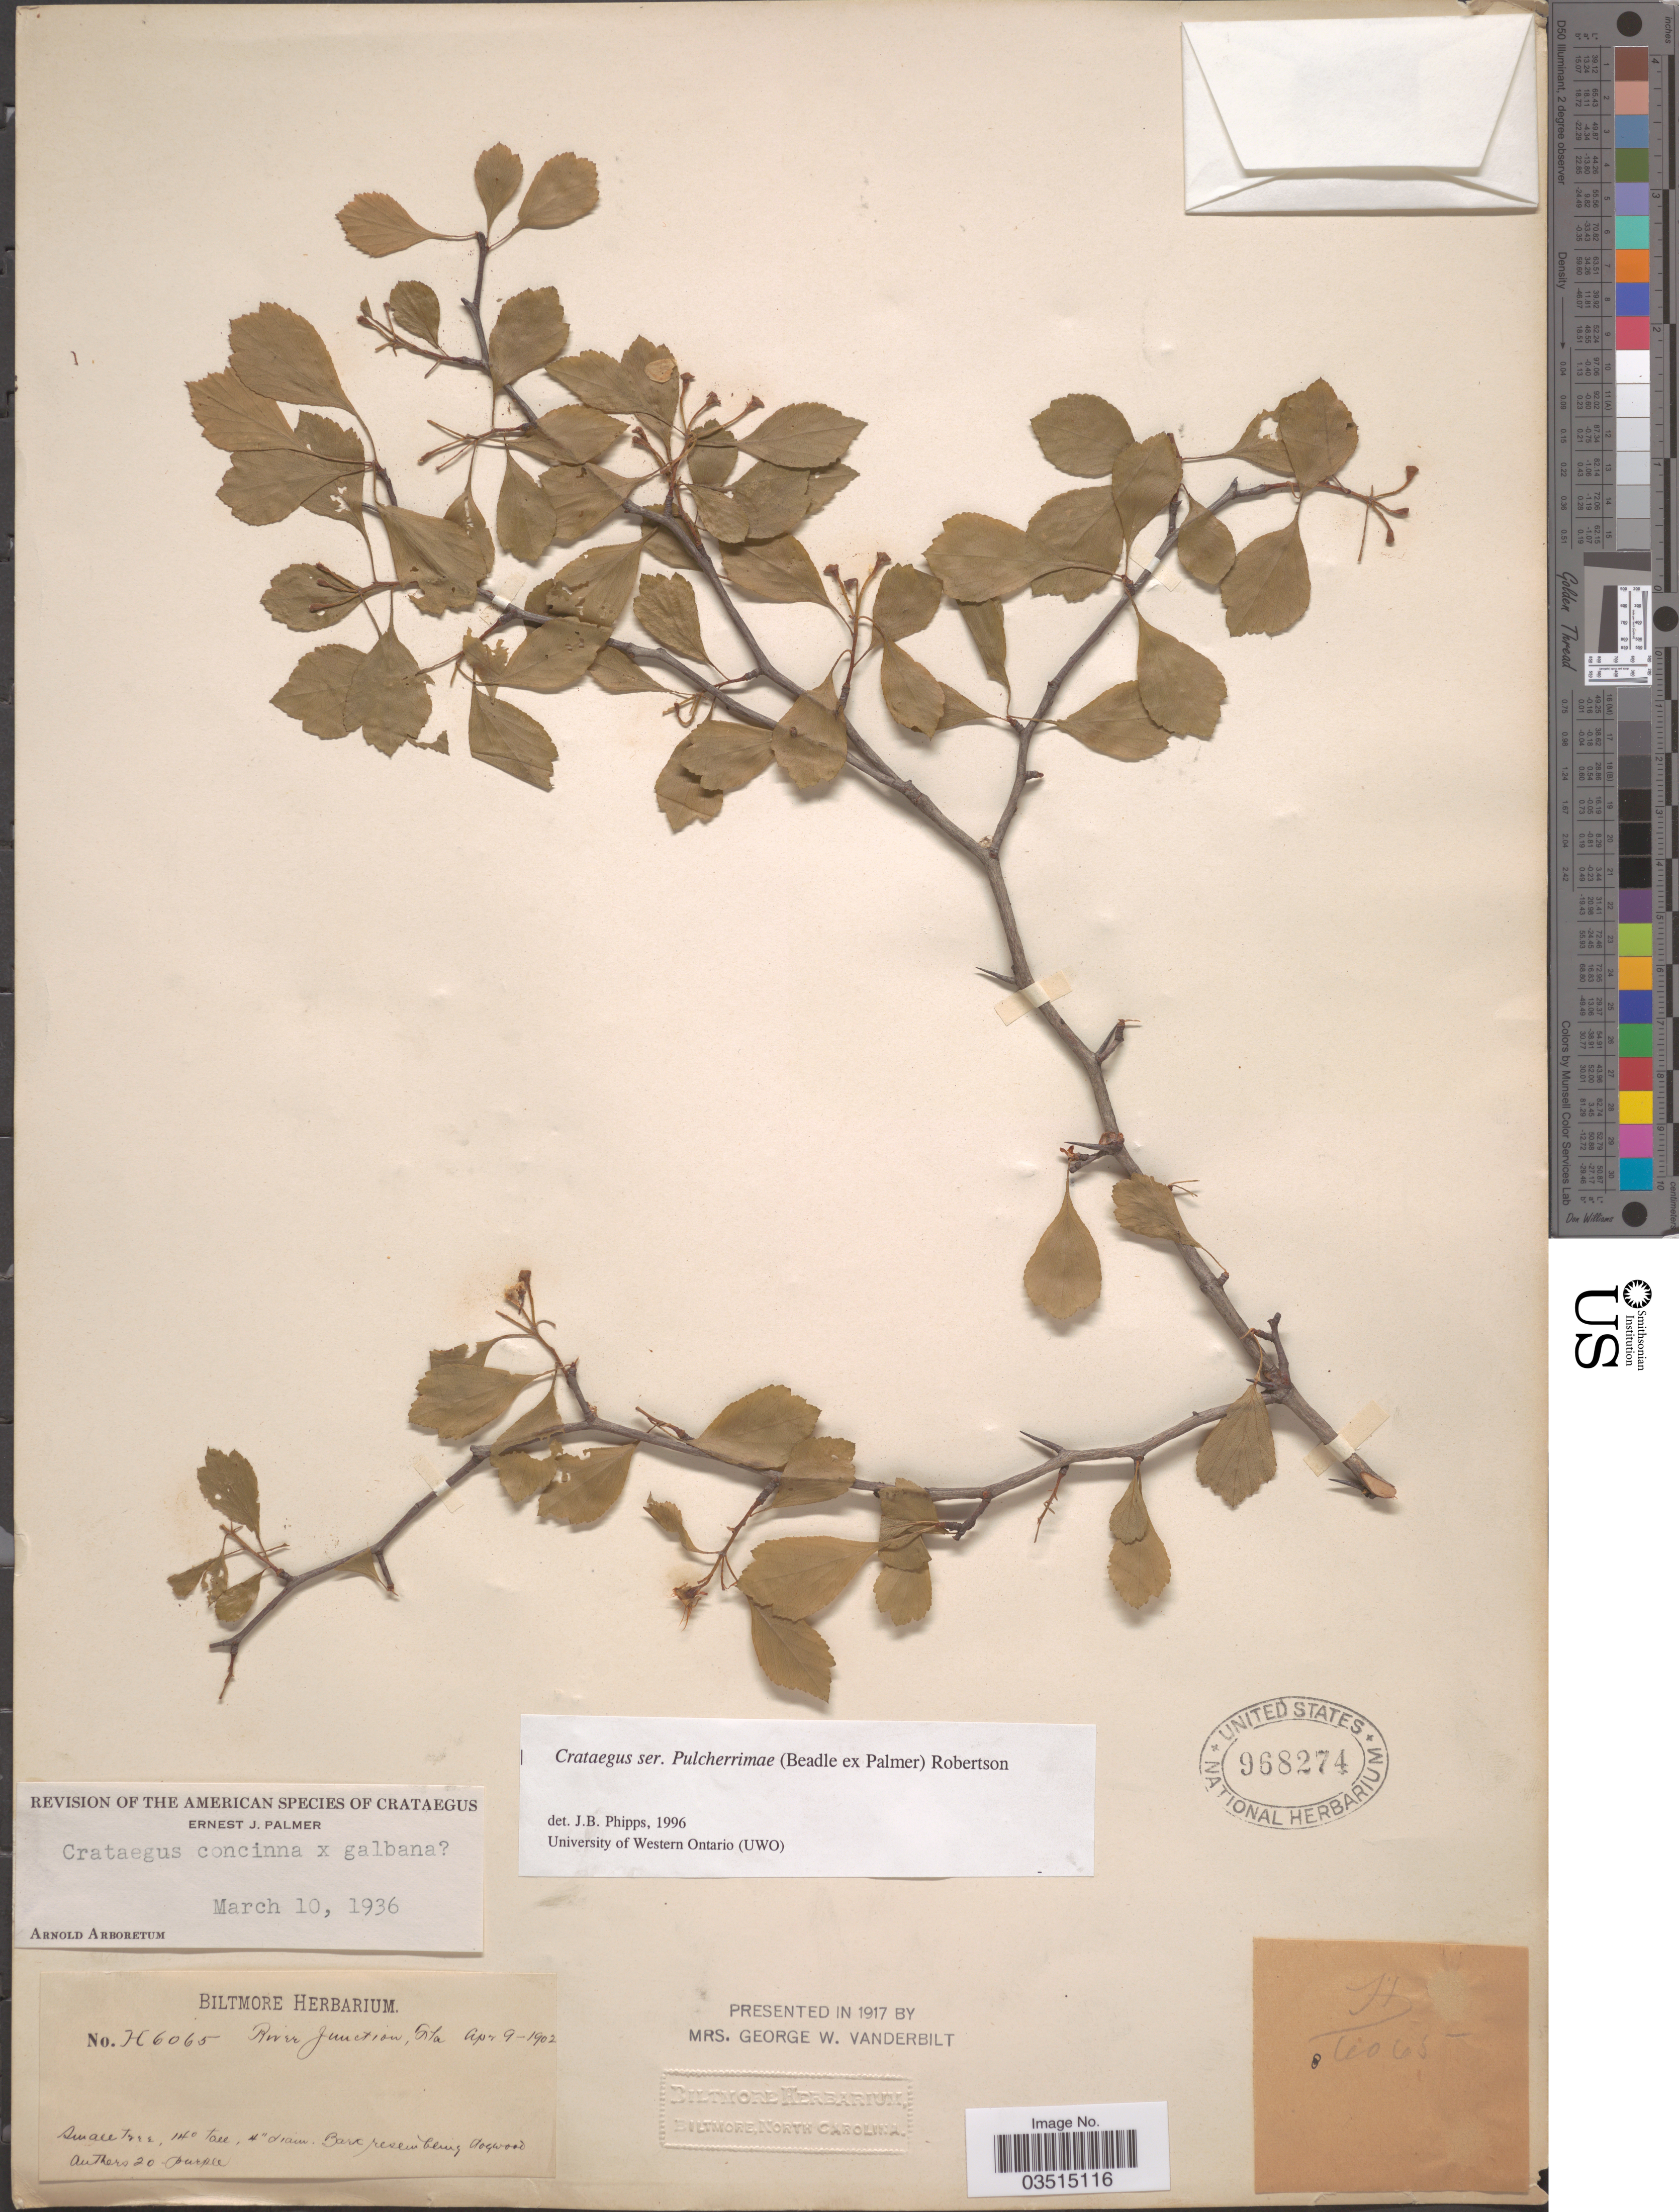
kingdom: Plantae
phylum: Tracheophyta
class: Magnoliopsida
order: Rosales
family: Rosaceae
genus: Crataegus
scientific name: Crataegus incilis x C. galbana Beadle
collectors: ex herb. Biltmore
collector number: H6065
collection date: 1902-04-09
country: United States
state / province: Florida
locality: River Junction.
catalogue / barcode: US 968274